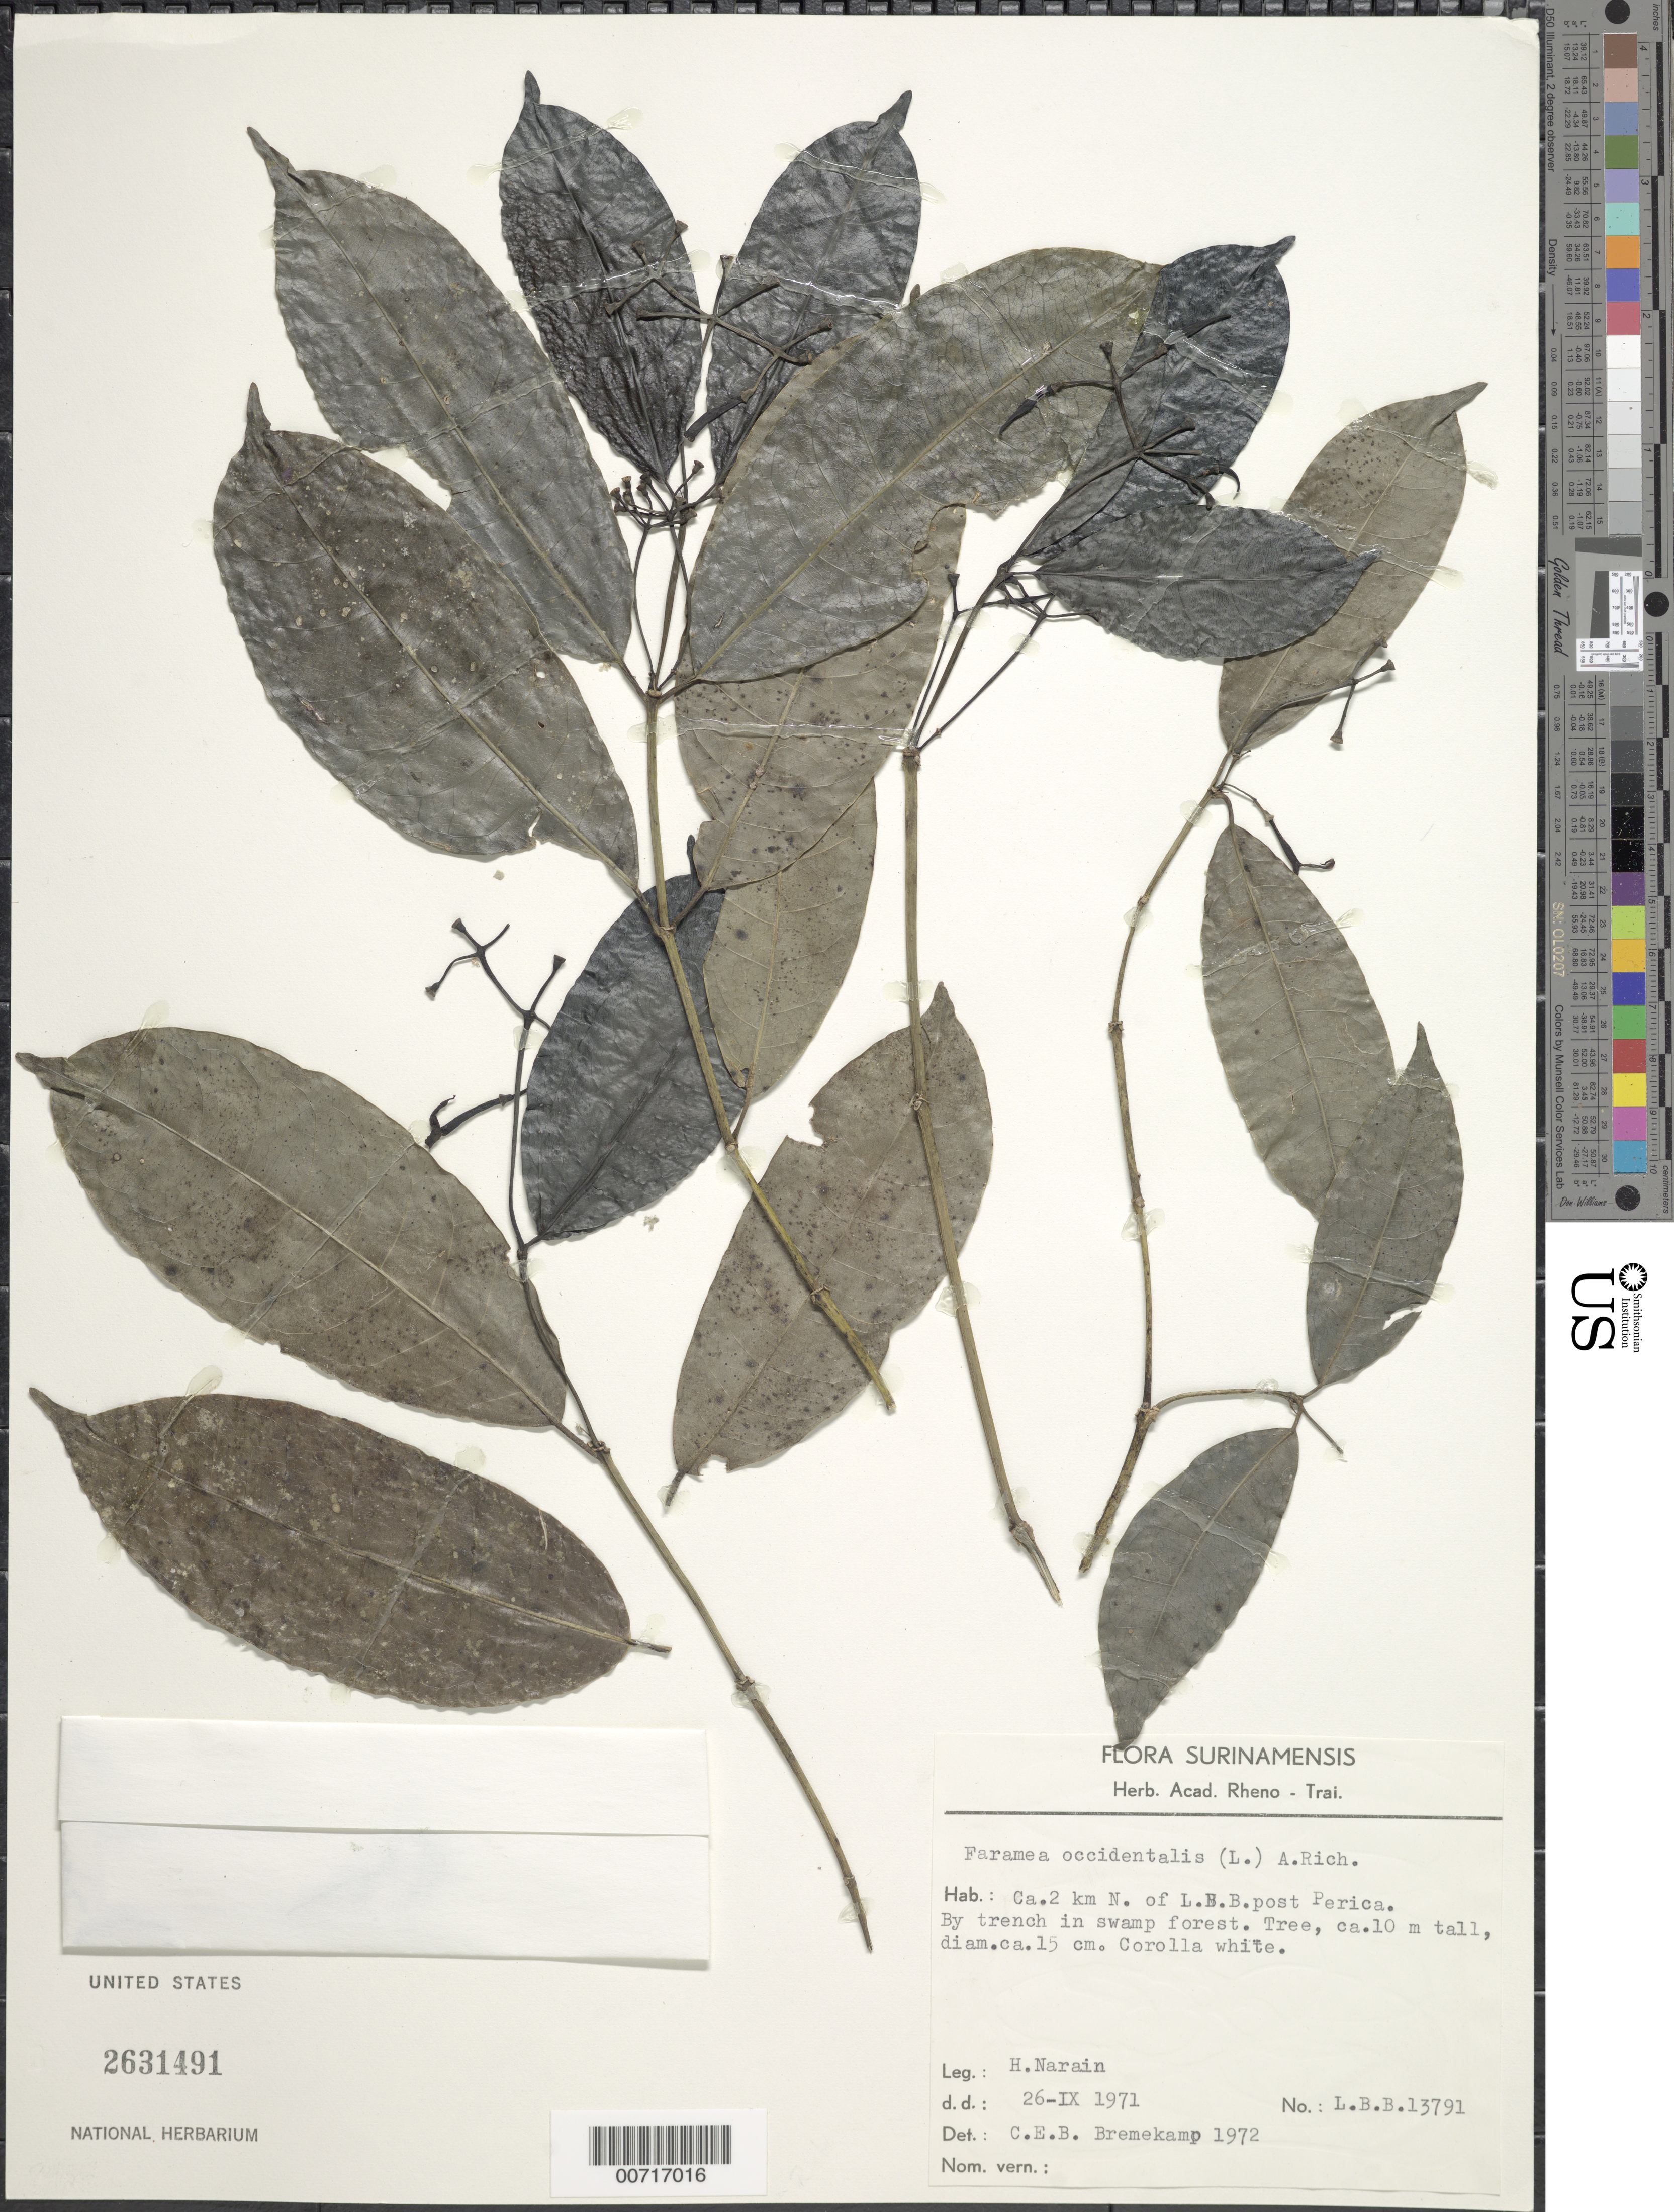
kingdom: Plantae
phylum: Tracheophyta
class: Magnoliopsida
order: Gentianales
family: Rubiaceae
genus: Faramea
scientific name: Faramea occidentalis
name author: (L.) A. Rich.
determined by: Bremekamp, C. E. B.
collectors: H. Narain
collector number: LBB 13791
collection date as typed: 26-Sep-71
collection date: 1971-09-26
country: Suriname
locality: Perica (LBB Post), 2 km NE of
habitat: Trench in swamp forest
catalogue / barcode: US 2631491